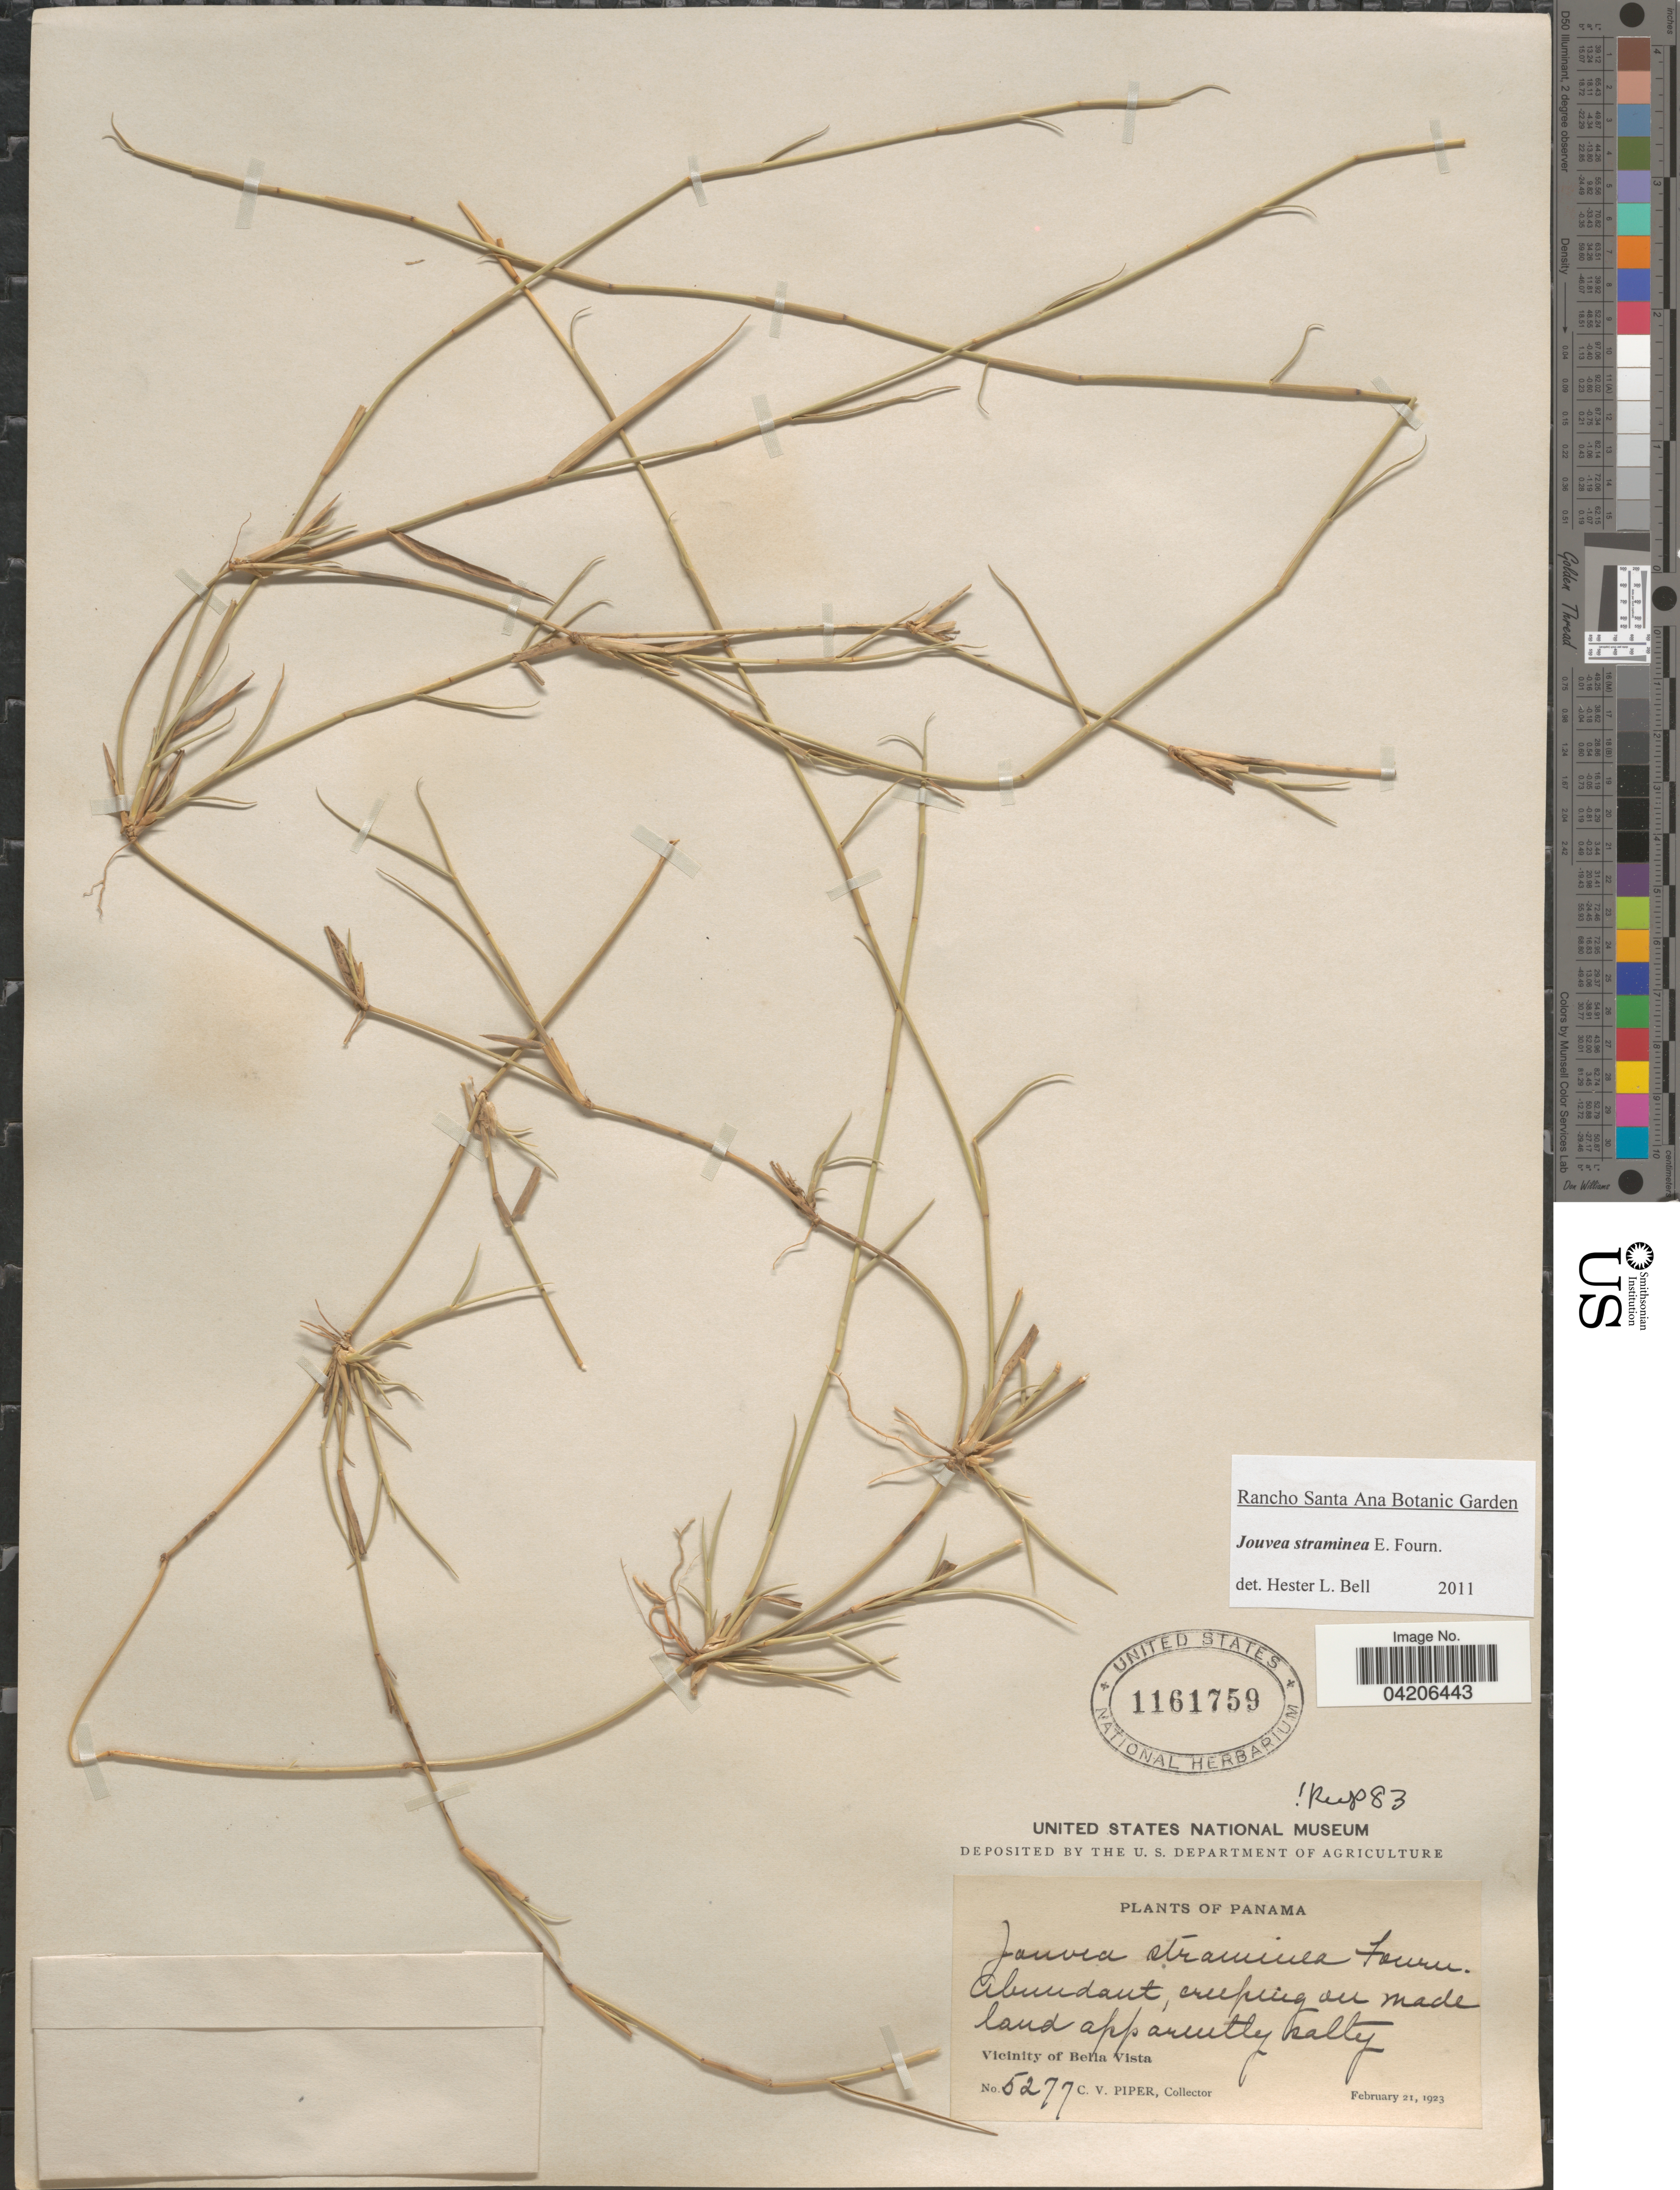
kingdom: Plantae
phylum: Tracheophyta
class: Liliopsida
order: Poales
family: Poaceae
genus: Jouvea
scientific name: Jouvea straminea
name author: E. Fourn.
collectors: C. V. Piper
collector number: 5277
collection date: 1923-02-21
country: Panama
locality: Vicinity of Bella Vista.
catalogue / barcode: US 1161759